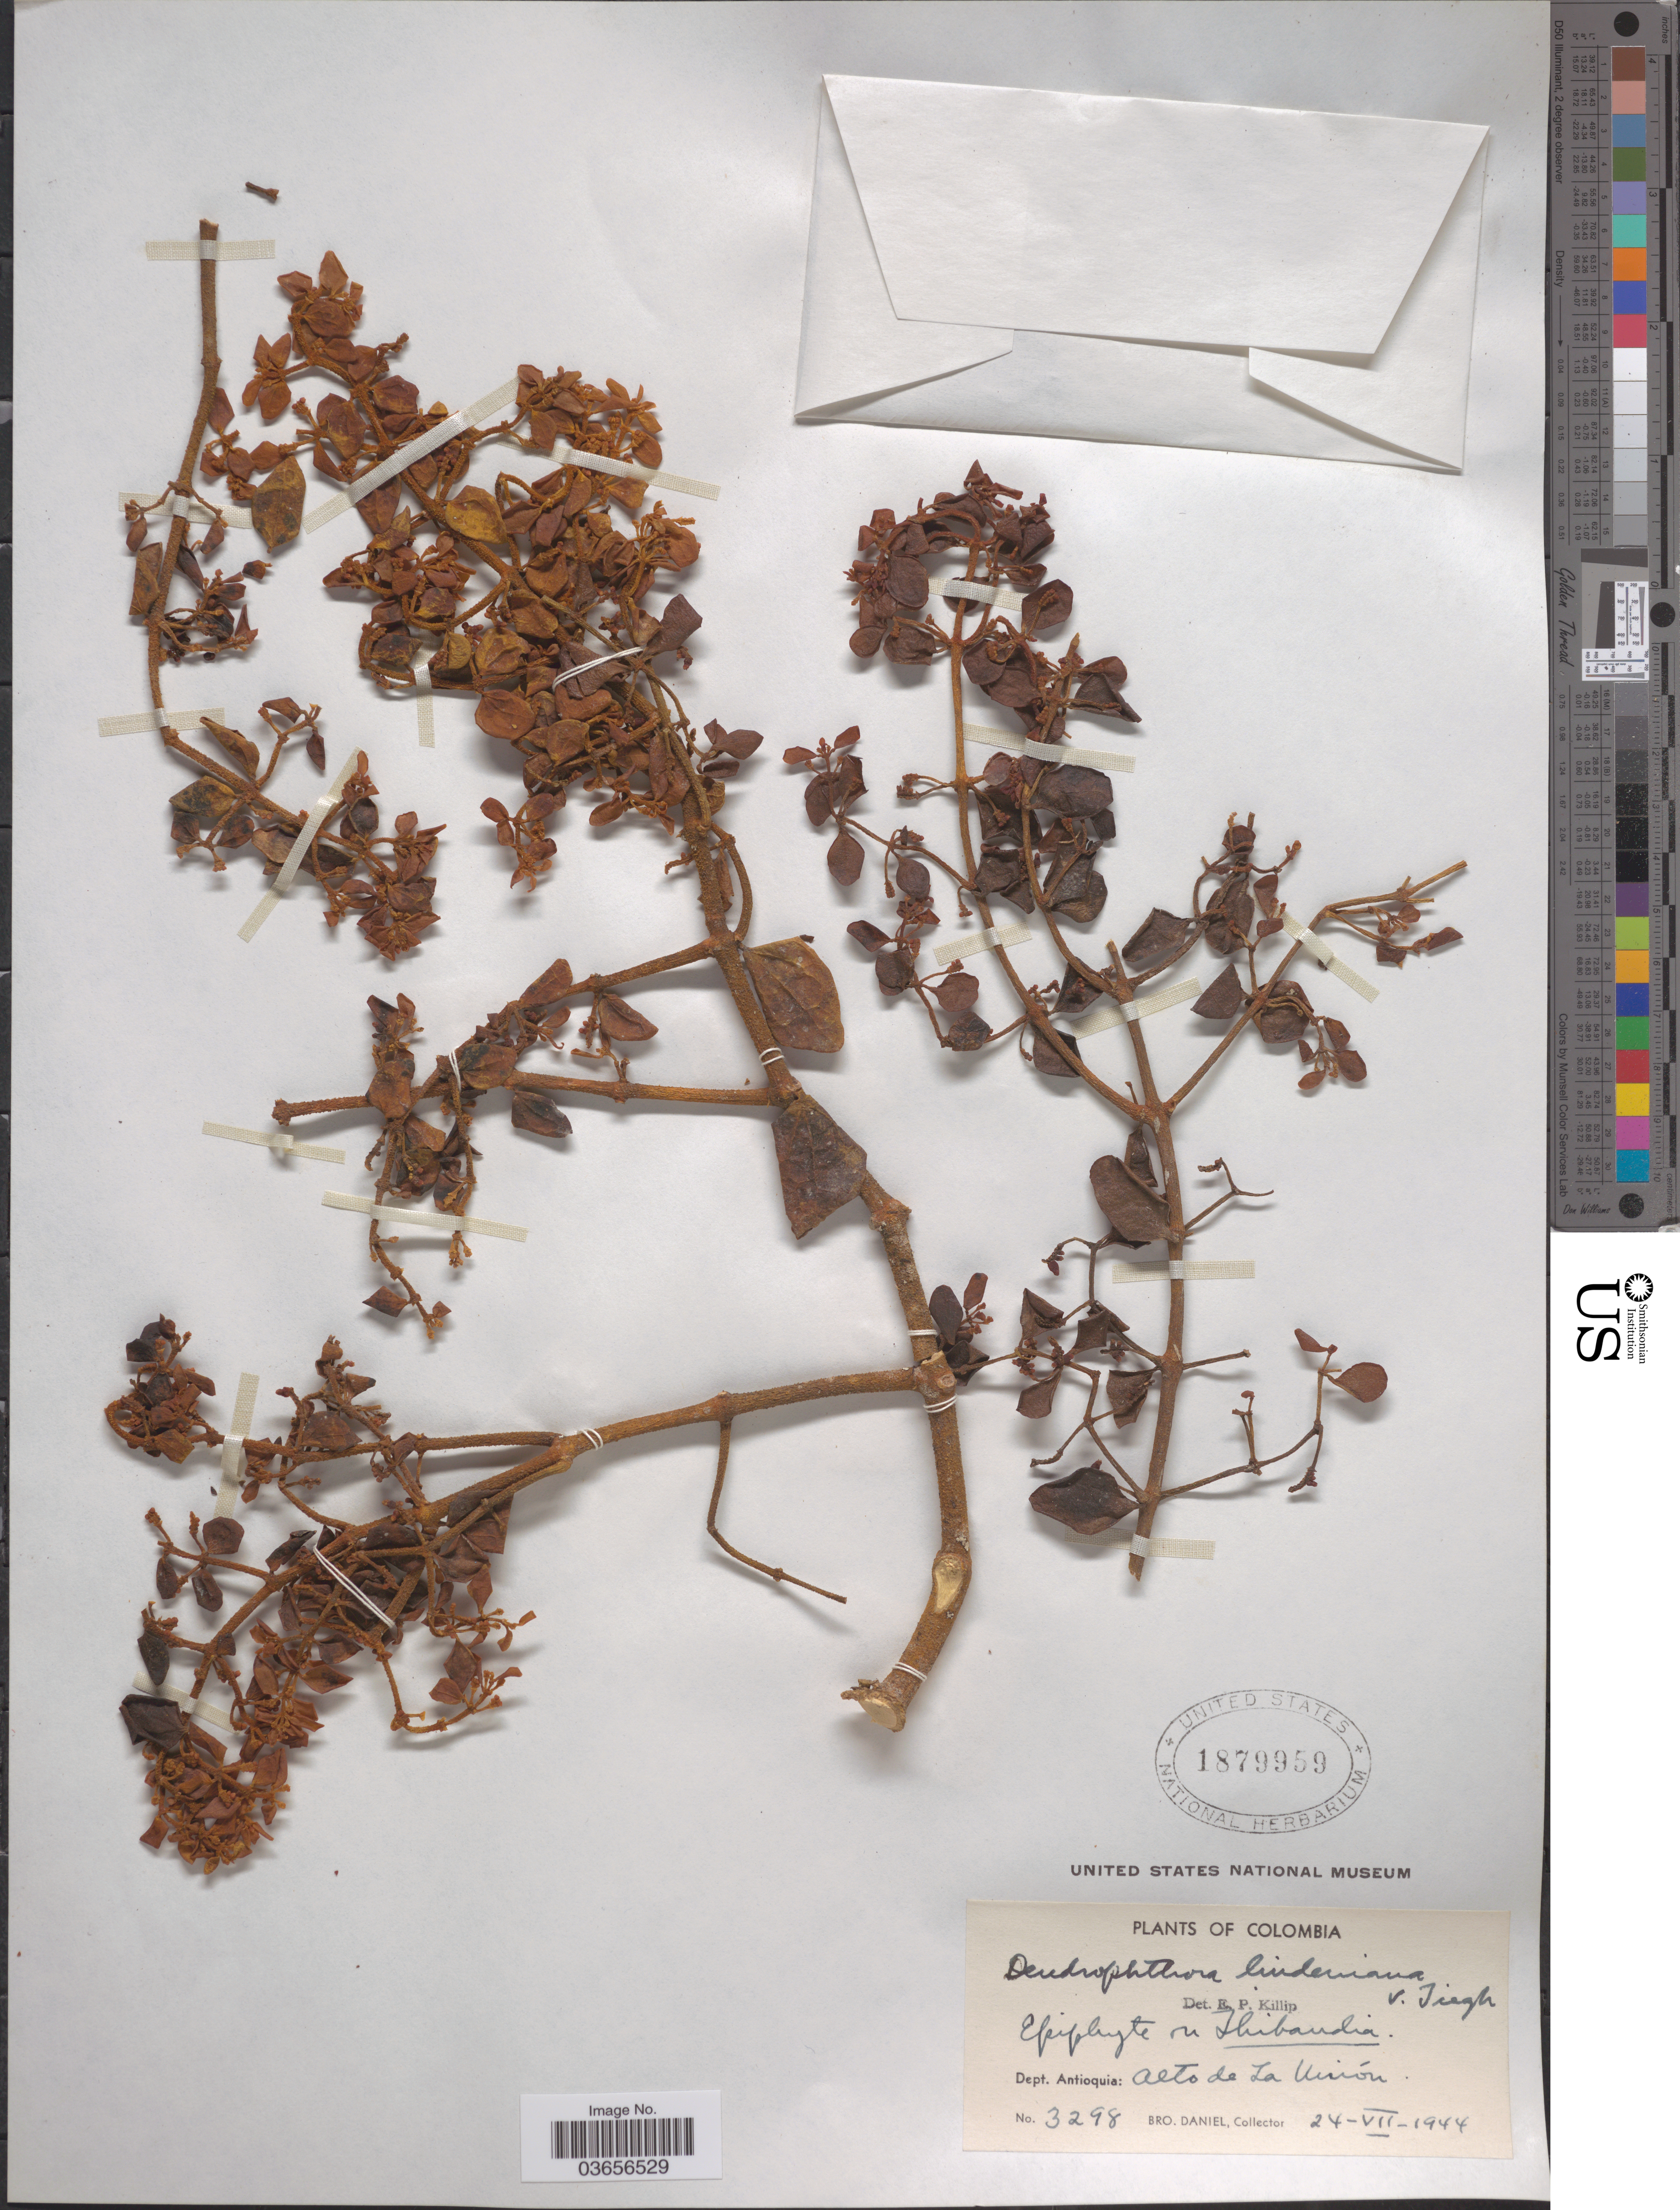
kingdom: Plantae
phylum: Tracheophyta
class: Magnoliopsida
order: Santalales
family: Viscaceae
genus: Dendrophthora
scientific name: Dendrophthora lindeniana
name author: Tiegh.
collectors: Bro. Daniel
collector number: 3298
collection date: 1944-07-24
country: Colombia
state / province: Antioquia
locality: Dept. Antioquia: Alto de La Unión.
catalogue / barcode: US 1879959